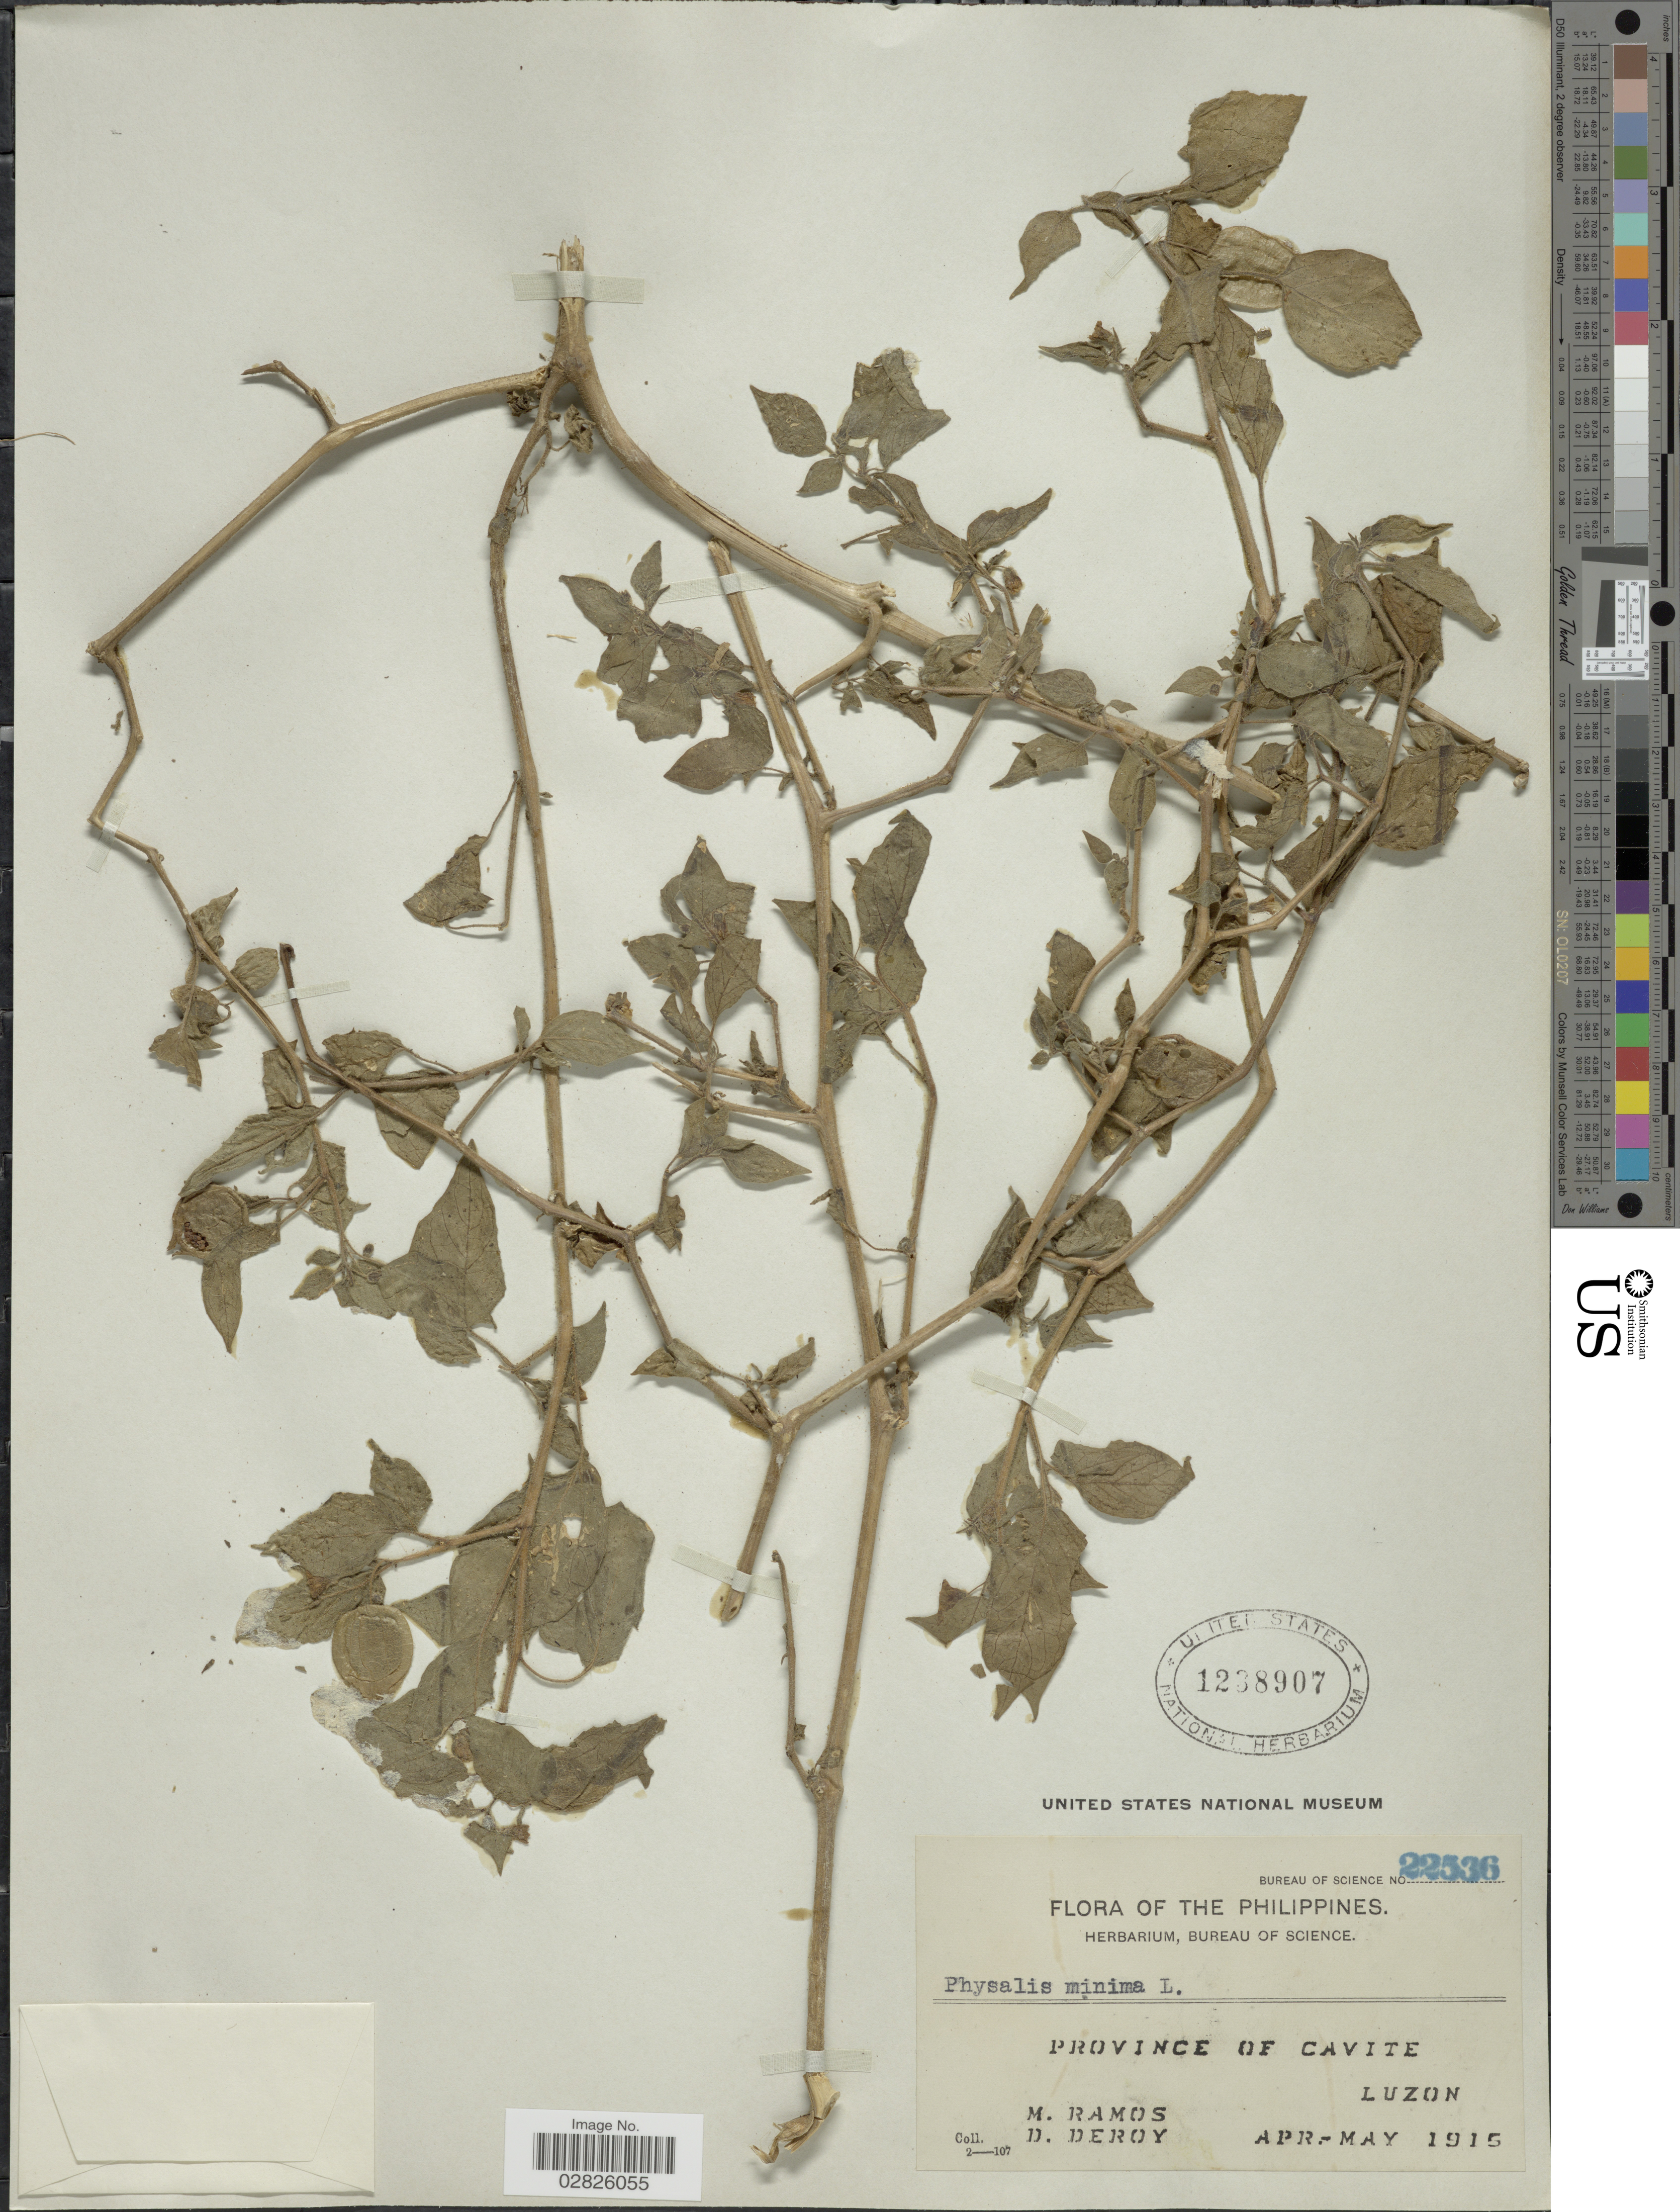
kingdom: Plantae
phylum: Tracheophyta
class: Magnoliopsida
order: Solanales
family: Solanaceae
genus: Physalis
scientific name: Physalis minima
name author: L.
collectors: M. Ramos & D. Deroy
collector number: Bureau of Science 22536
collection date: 1915-04/1915-05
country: Philippines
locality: Province of Cavite, Luzon.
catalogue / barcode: US 1238907